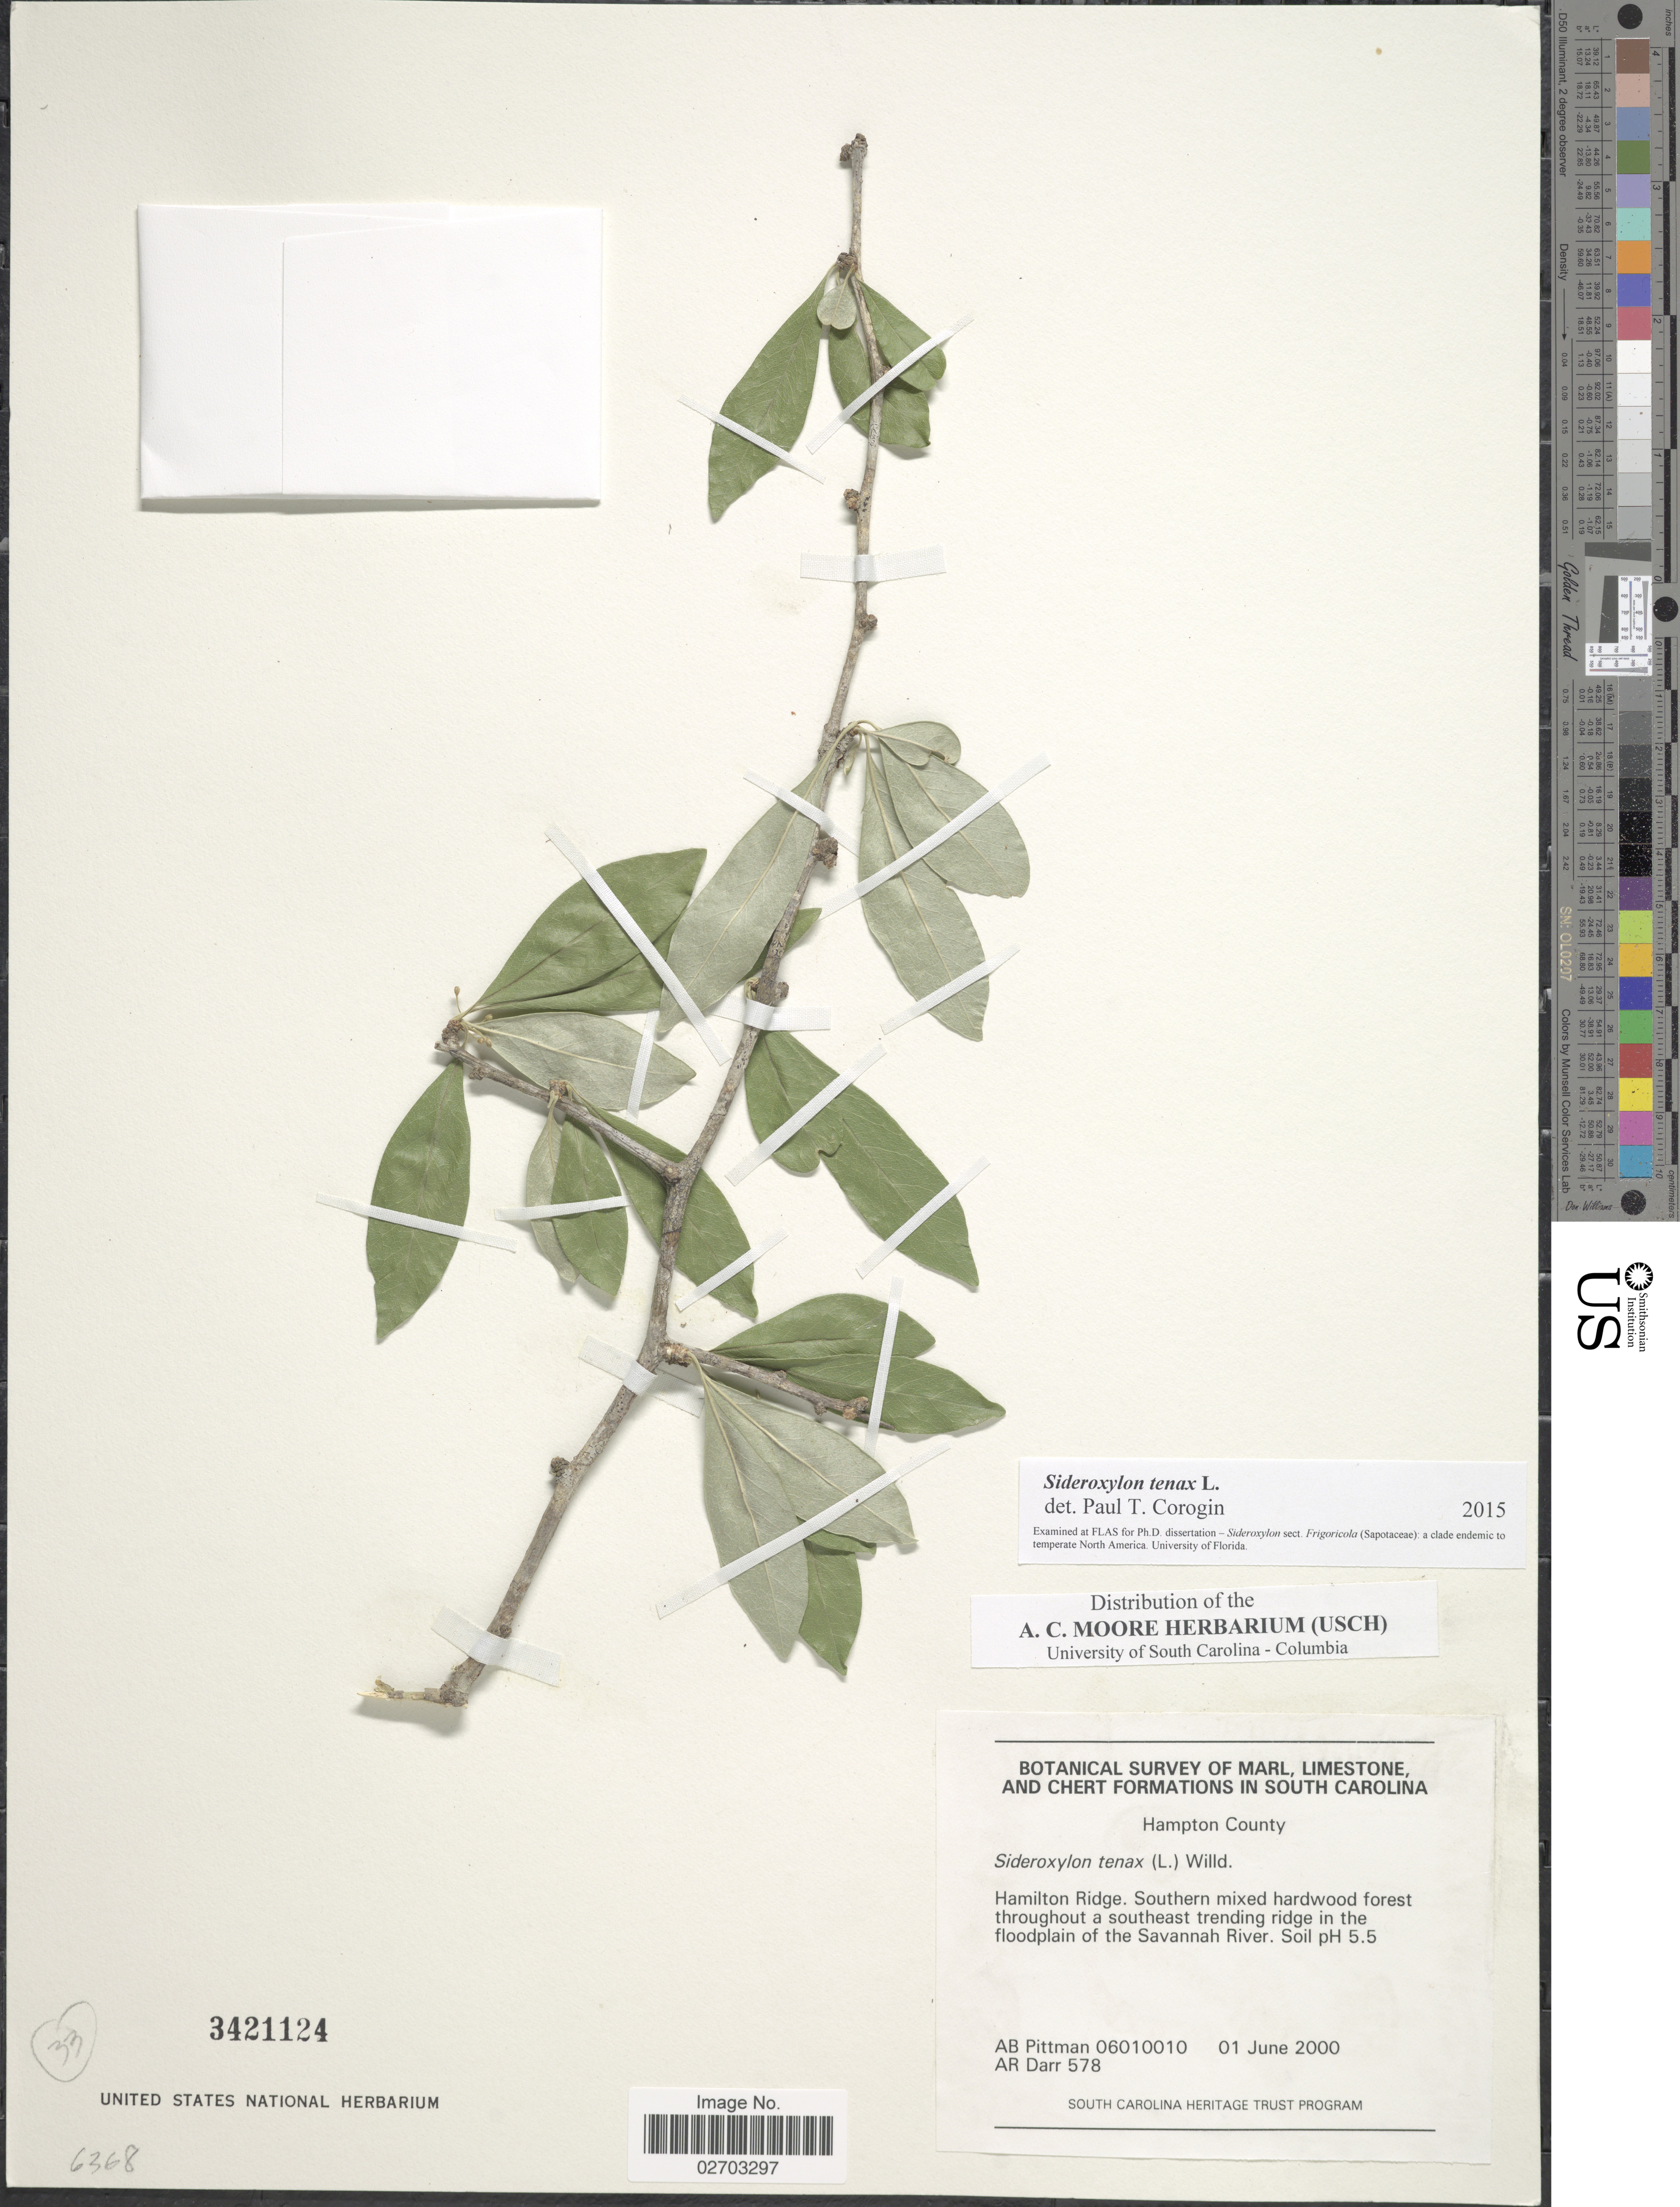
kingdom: Plantae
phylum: Tracheophyta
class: Magnoliopsida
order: Ericales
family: Sapotaceae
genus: Sideroxylon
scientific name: Sideroxylon tenax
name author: L.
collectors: A. B. Pittman & A. Darr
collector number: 06010010/578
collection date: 2000-06-01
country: United States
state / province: South Carolina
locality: Hampton County, Hamilton Ridge, Southern mixed hardwood forest throughout a southeast trending ridge in the floodplain of the Savannah River, Botanical Survey of Marl, Limestone and Chert Formations in South Carolina [unsure placement]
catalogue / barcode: US 3421124